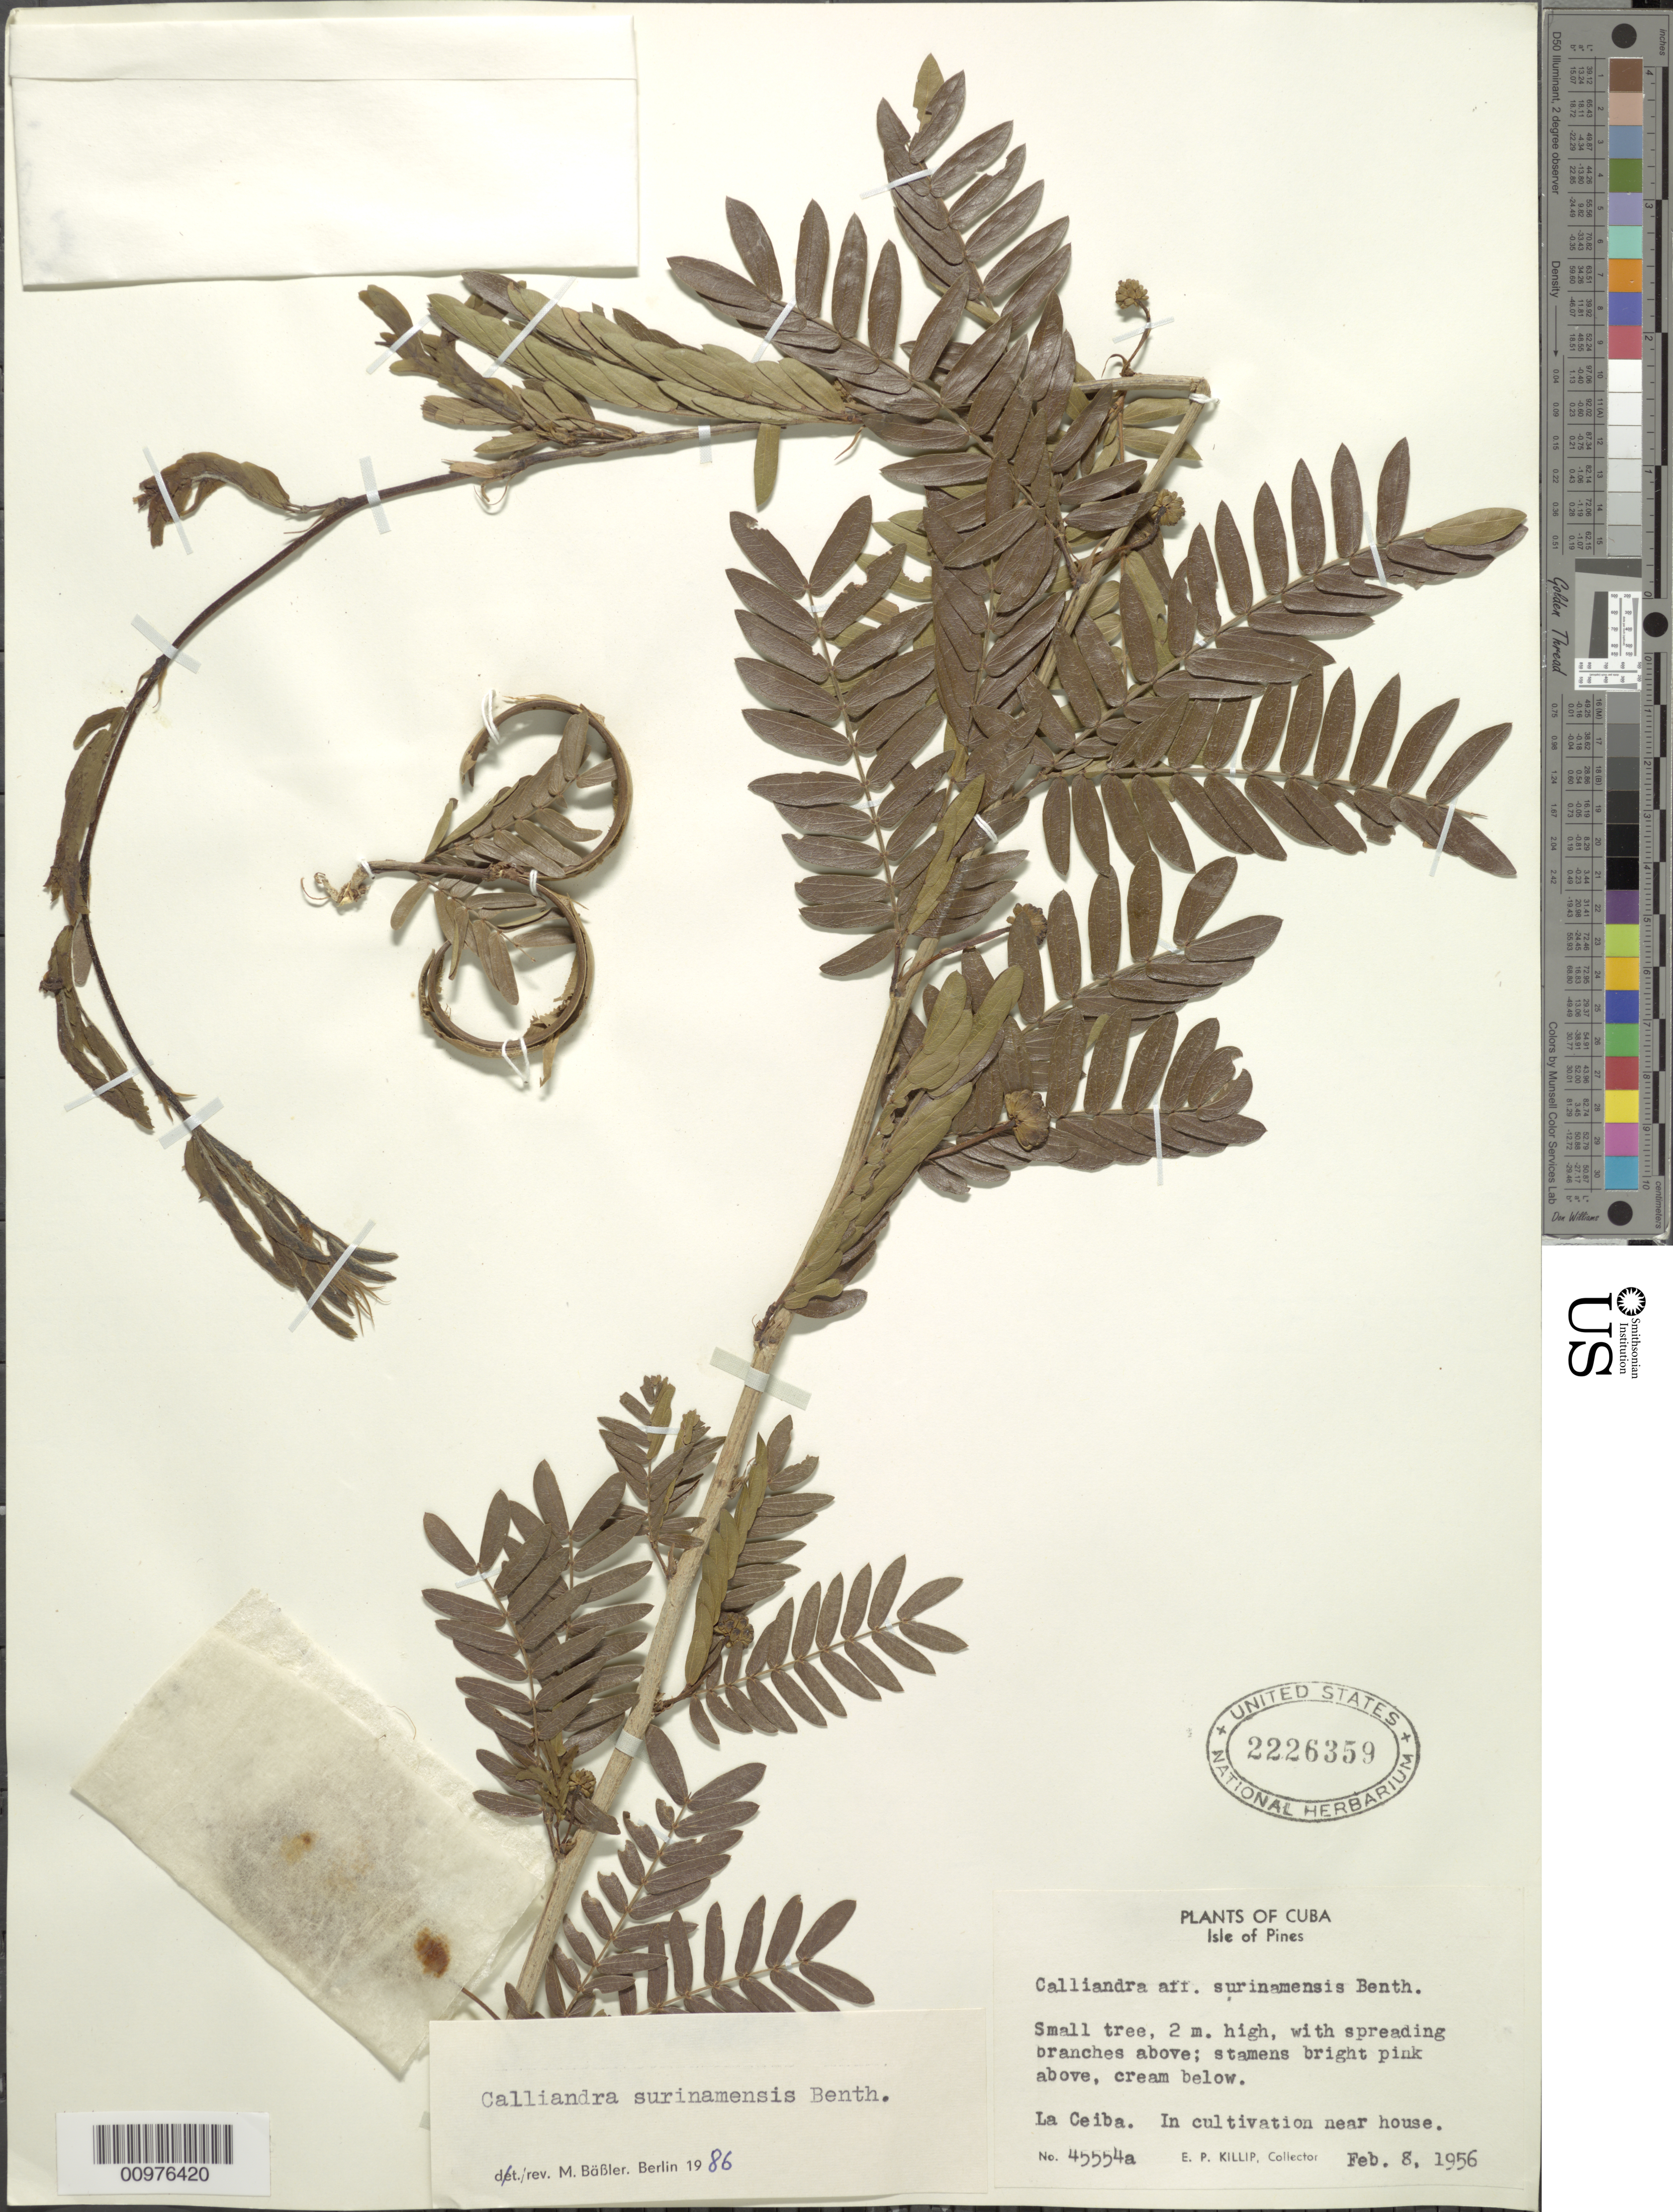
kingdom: Plantae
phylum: Tracheophyta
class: Magnoliopsida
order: Fabales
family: Fabaceae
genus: Calliandra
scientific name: Calliandra surinamensis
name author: Benth.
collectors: E. P. Killip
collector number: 45554a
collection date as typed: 08 Feb 1956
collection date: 1956-02-08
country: Cuba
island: Isla de la Juventud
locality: Isle of Pines La Ceiba: in cultivation near house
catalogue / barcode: US 2226359